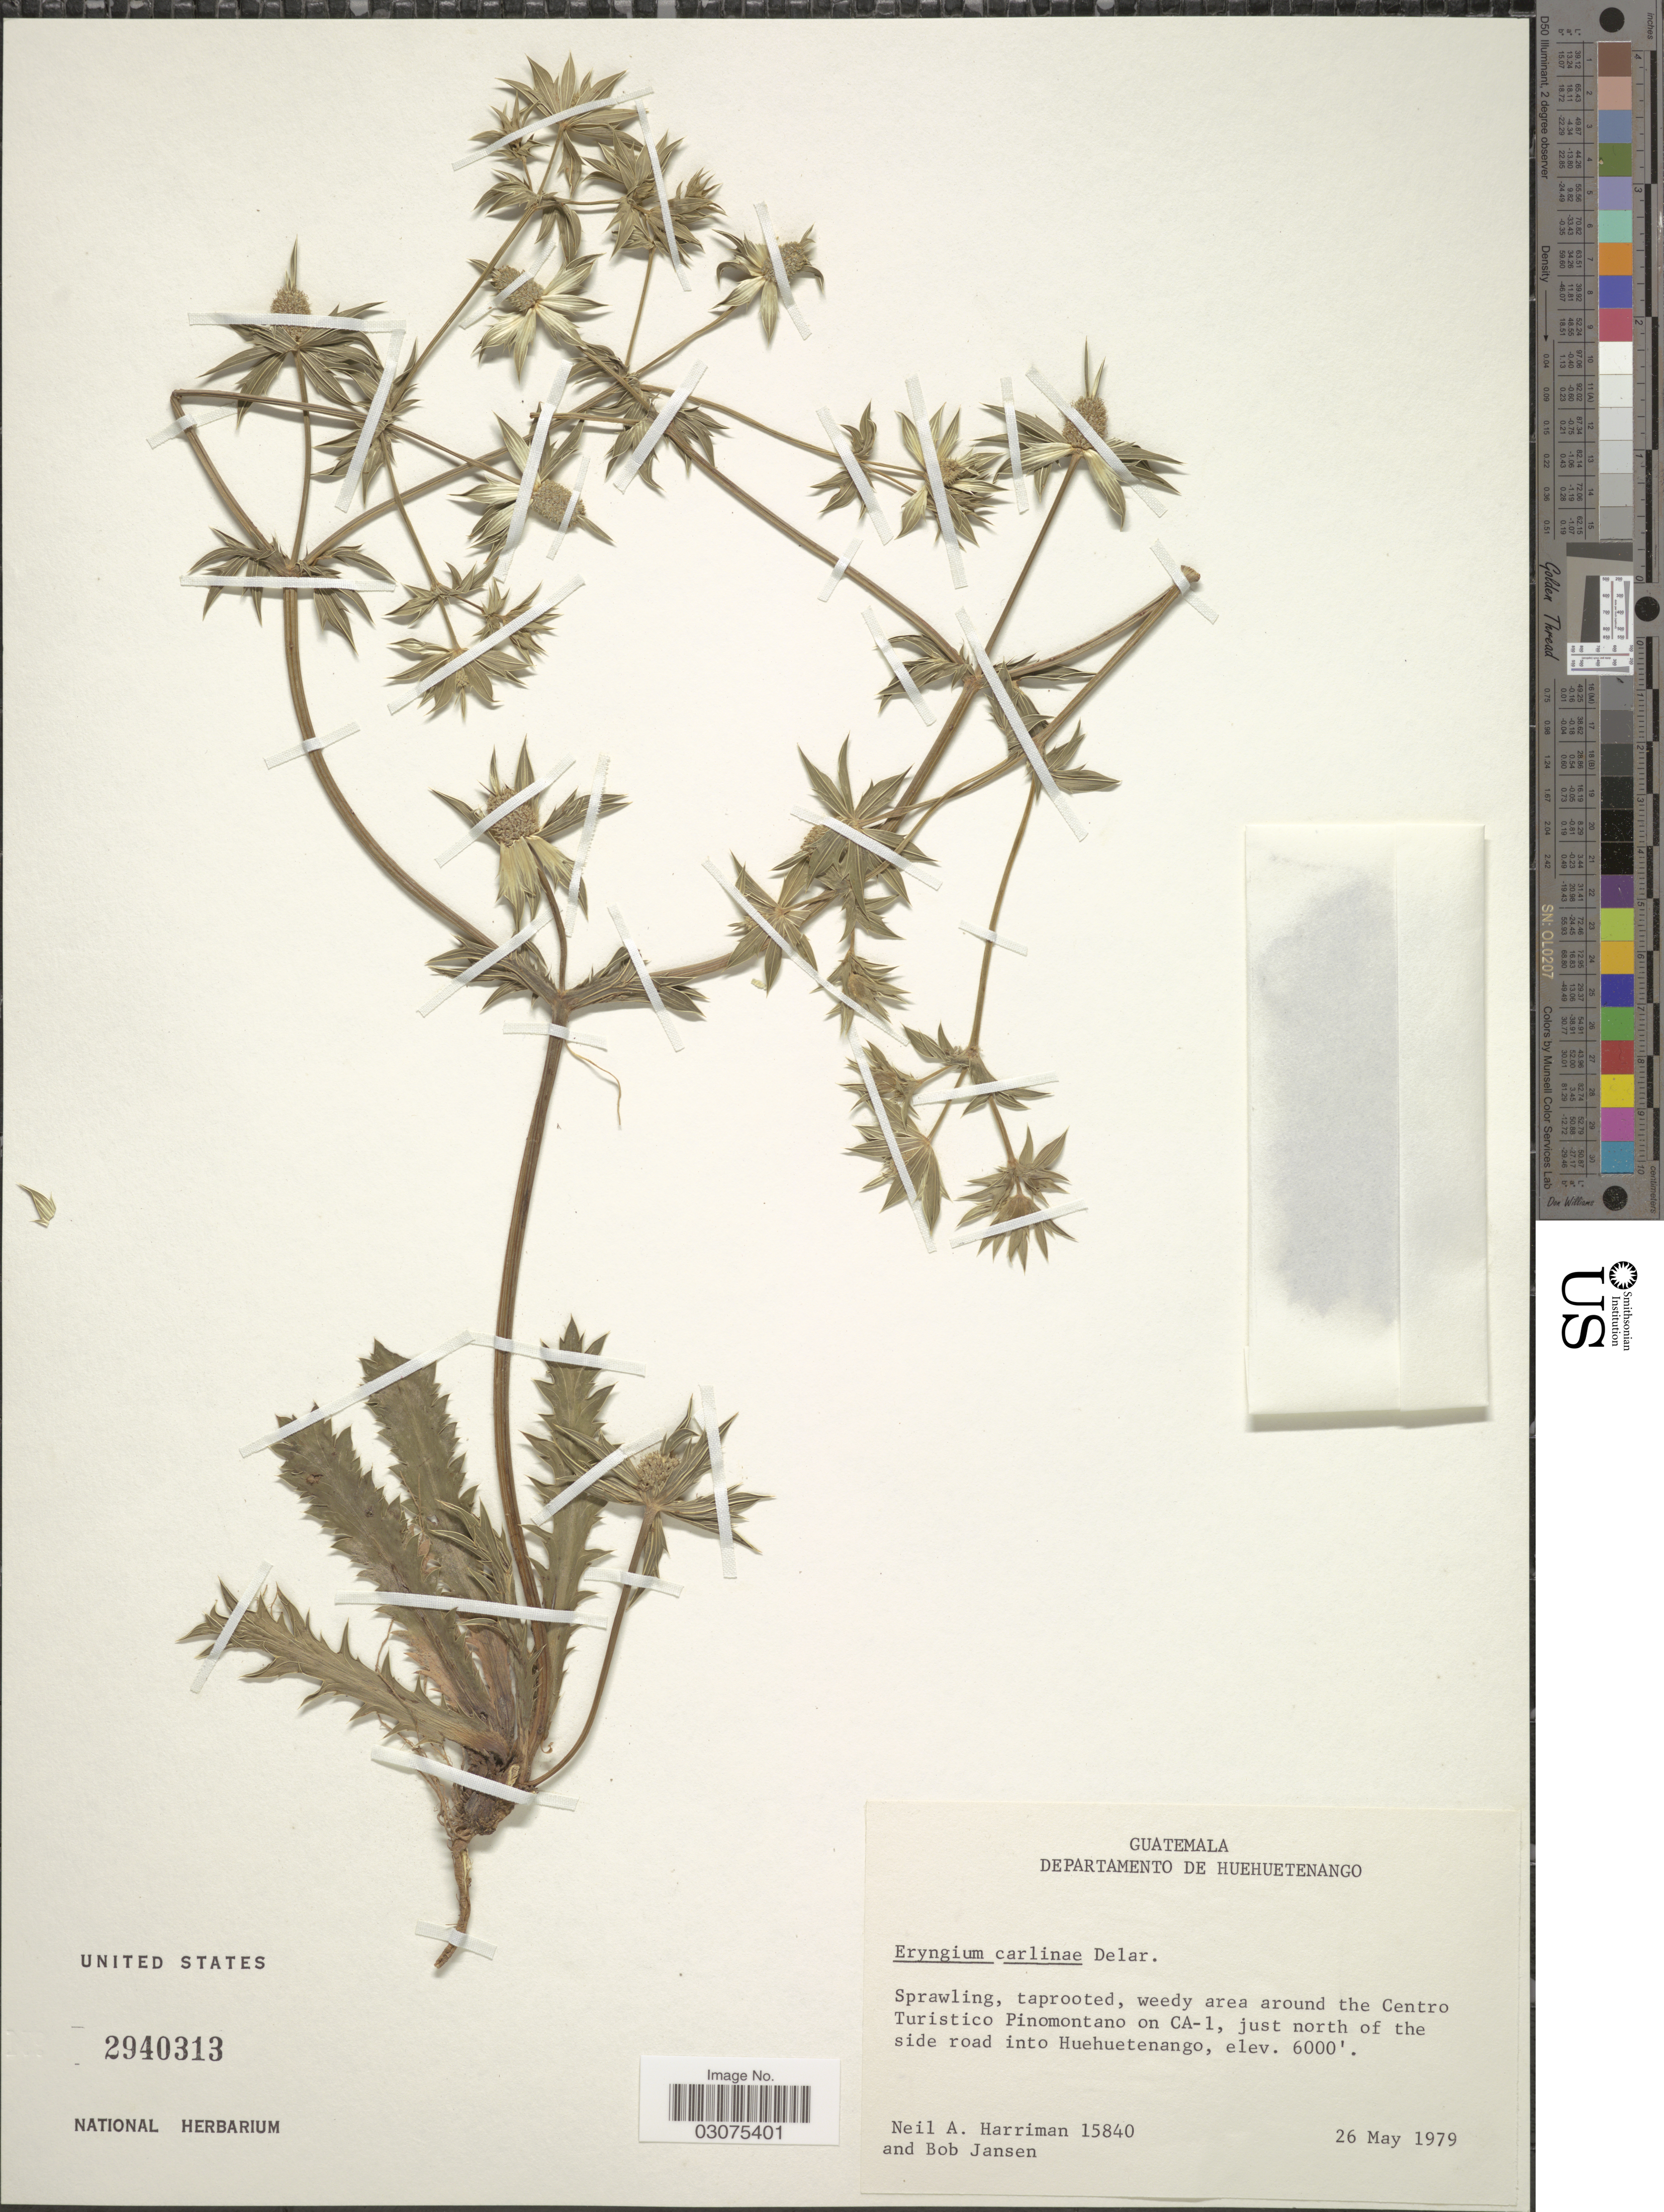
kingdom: Plantae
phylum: Tracheophyta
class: Magnoliopsida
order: Apiales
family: Apiaceae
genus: Eryngium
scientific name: Eryngium carlinae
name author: F. Delaroche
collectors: N. A. Harriman & Jansen, B.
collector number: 15840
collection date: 1979-05-26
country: Guatemala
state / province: Huehuetenango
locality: Departamento de Huehuetenango, Sprawling, taprooted, weedy area around the Centro Turistico Pinomontano on CA-1, just north of the side road into Huehuetenango.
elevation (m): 1829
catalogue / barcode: US 2940313